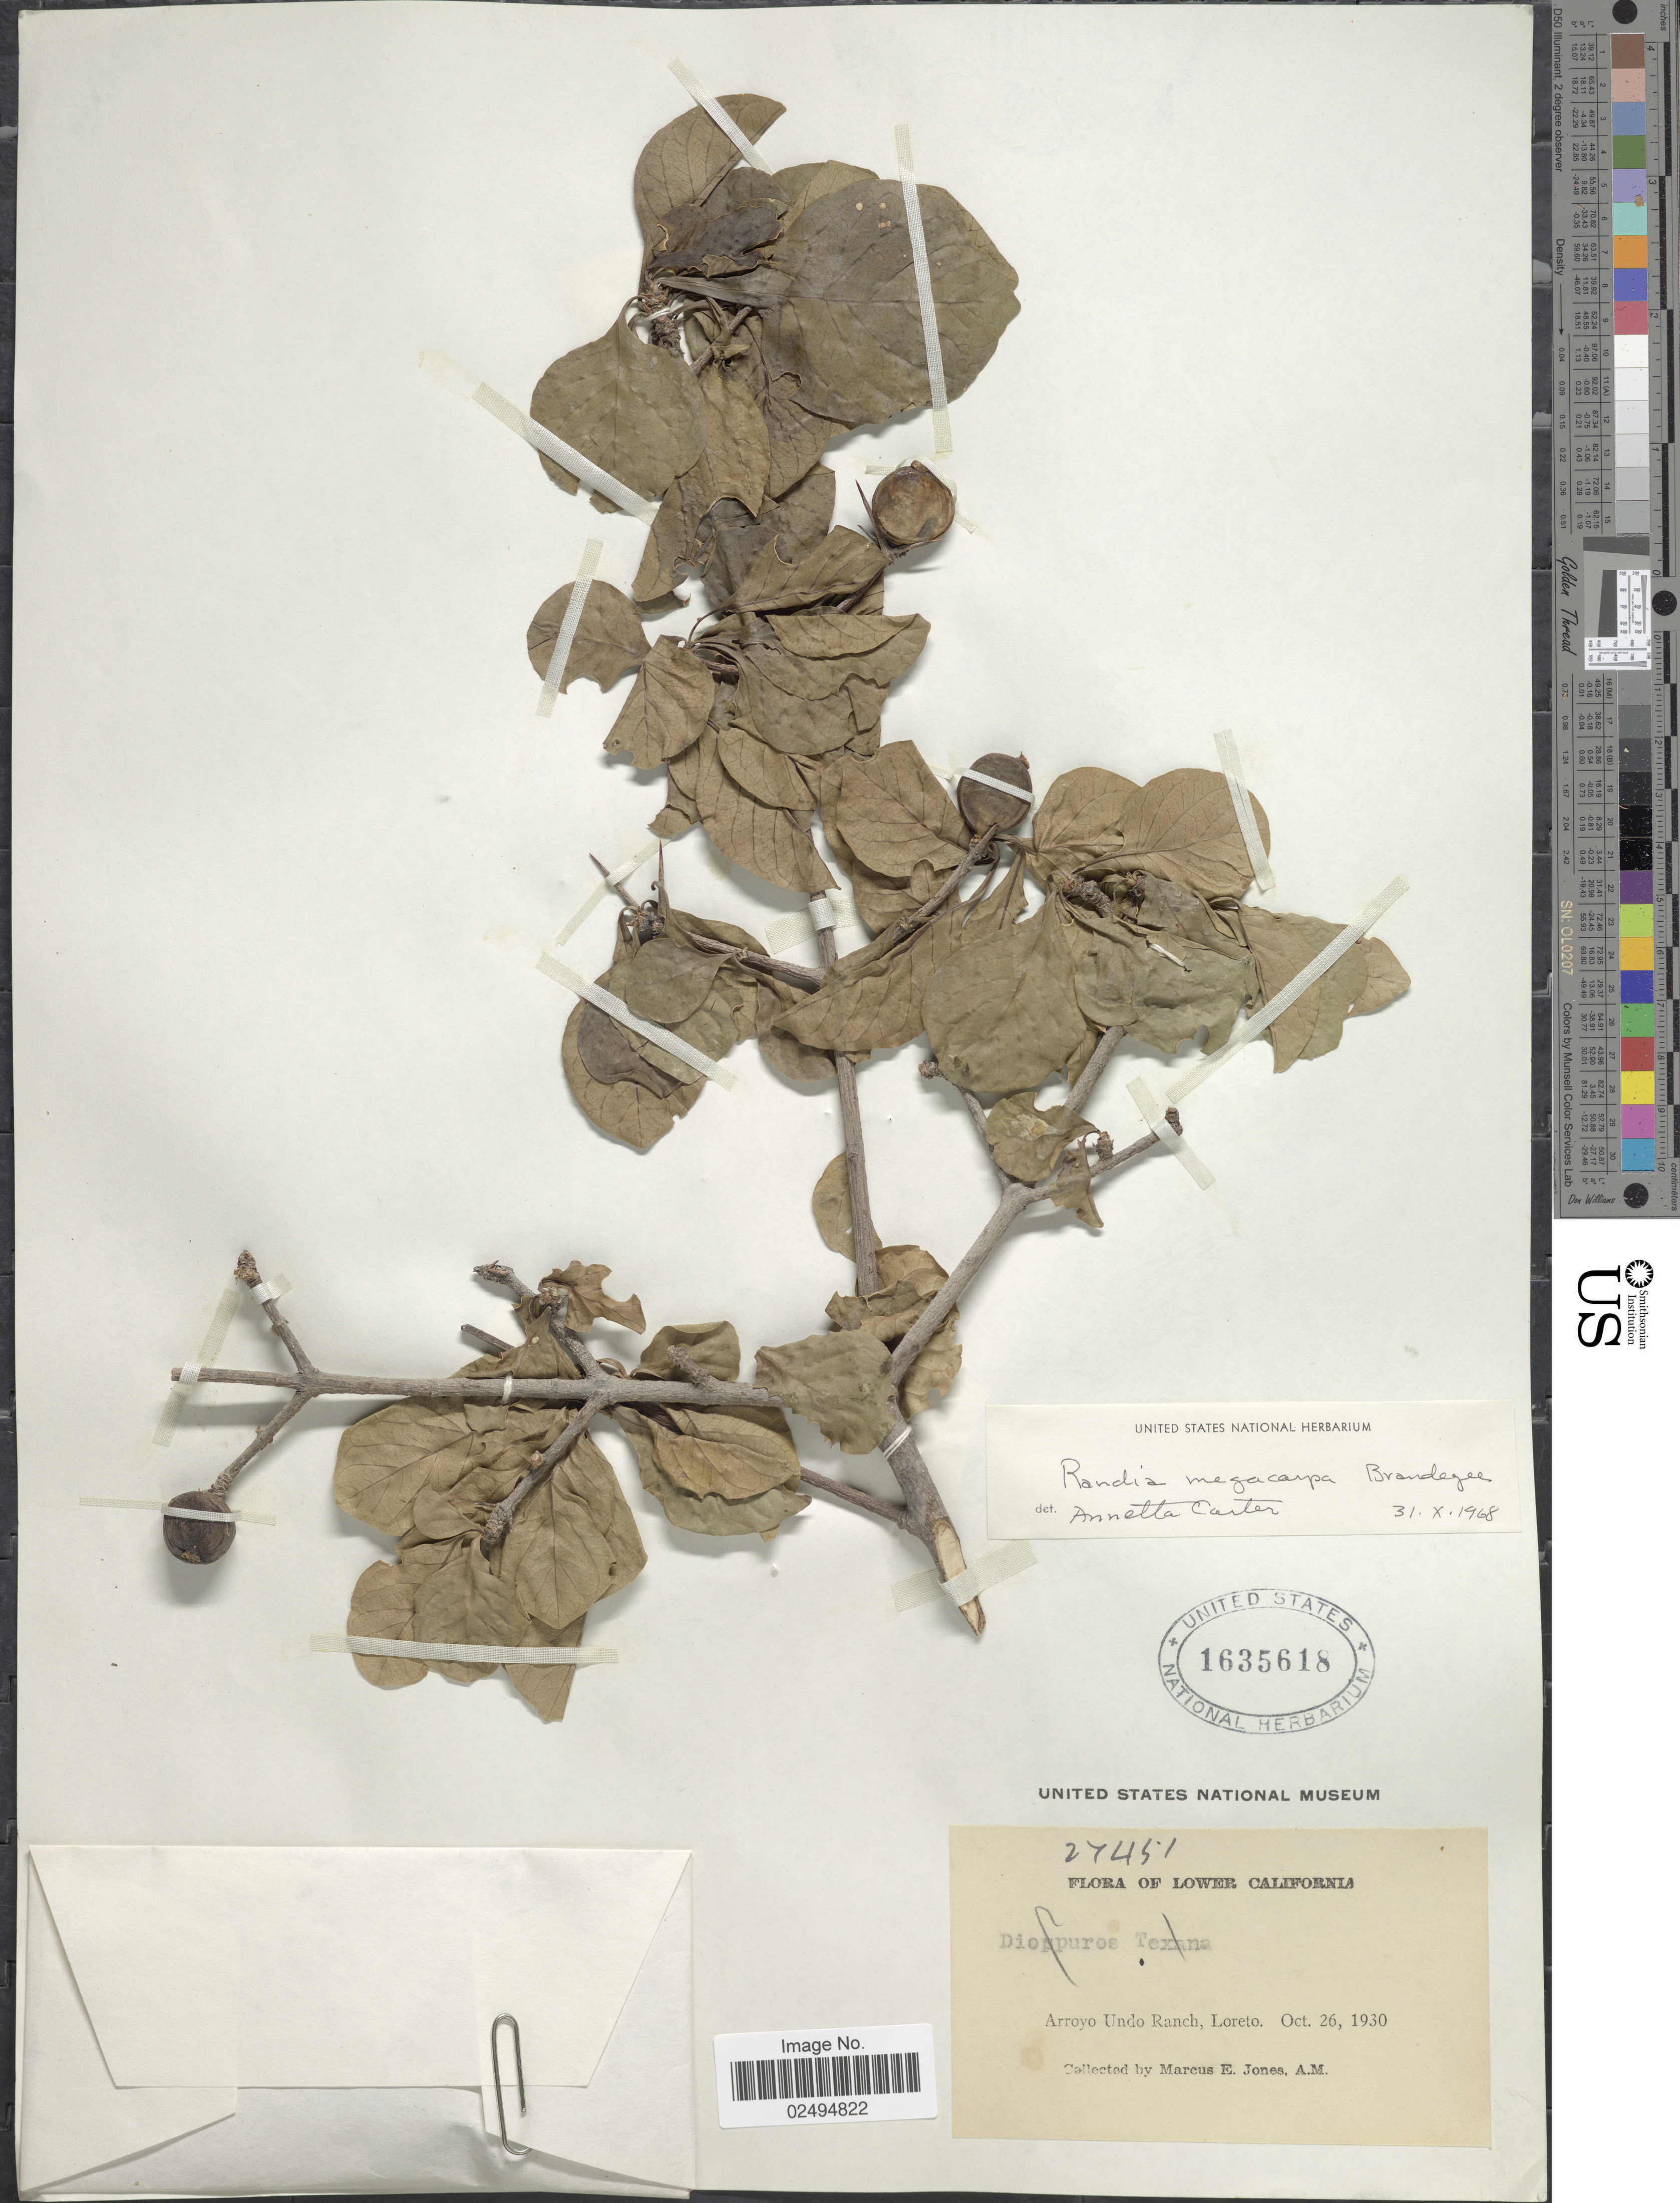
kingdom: Plantae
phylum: Tracheophyta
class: Magnoliopsida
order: Gentianales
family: Rubiaceae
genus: Randia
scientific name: Randia megacarpa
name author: Brandegee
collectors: M. E. Jones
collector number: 27451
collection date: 1930-10-26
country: Mexico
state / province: Baja California Norte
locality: Arroyo Undo Ranch, Loreto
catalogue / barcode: US 1635618